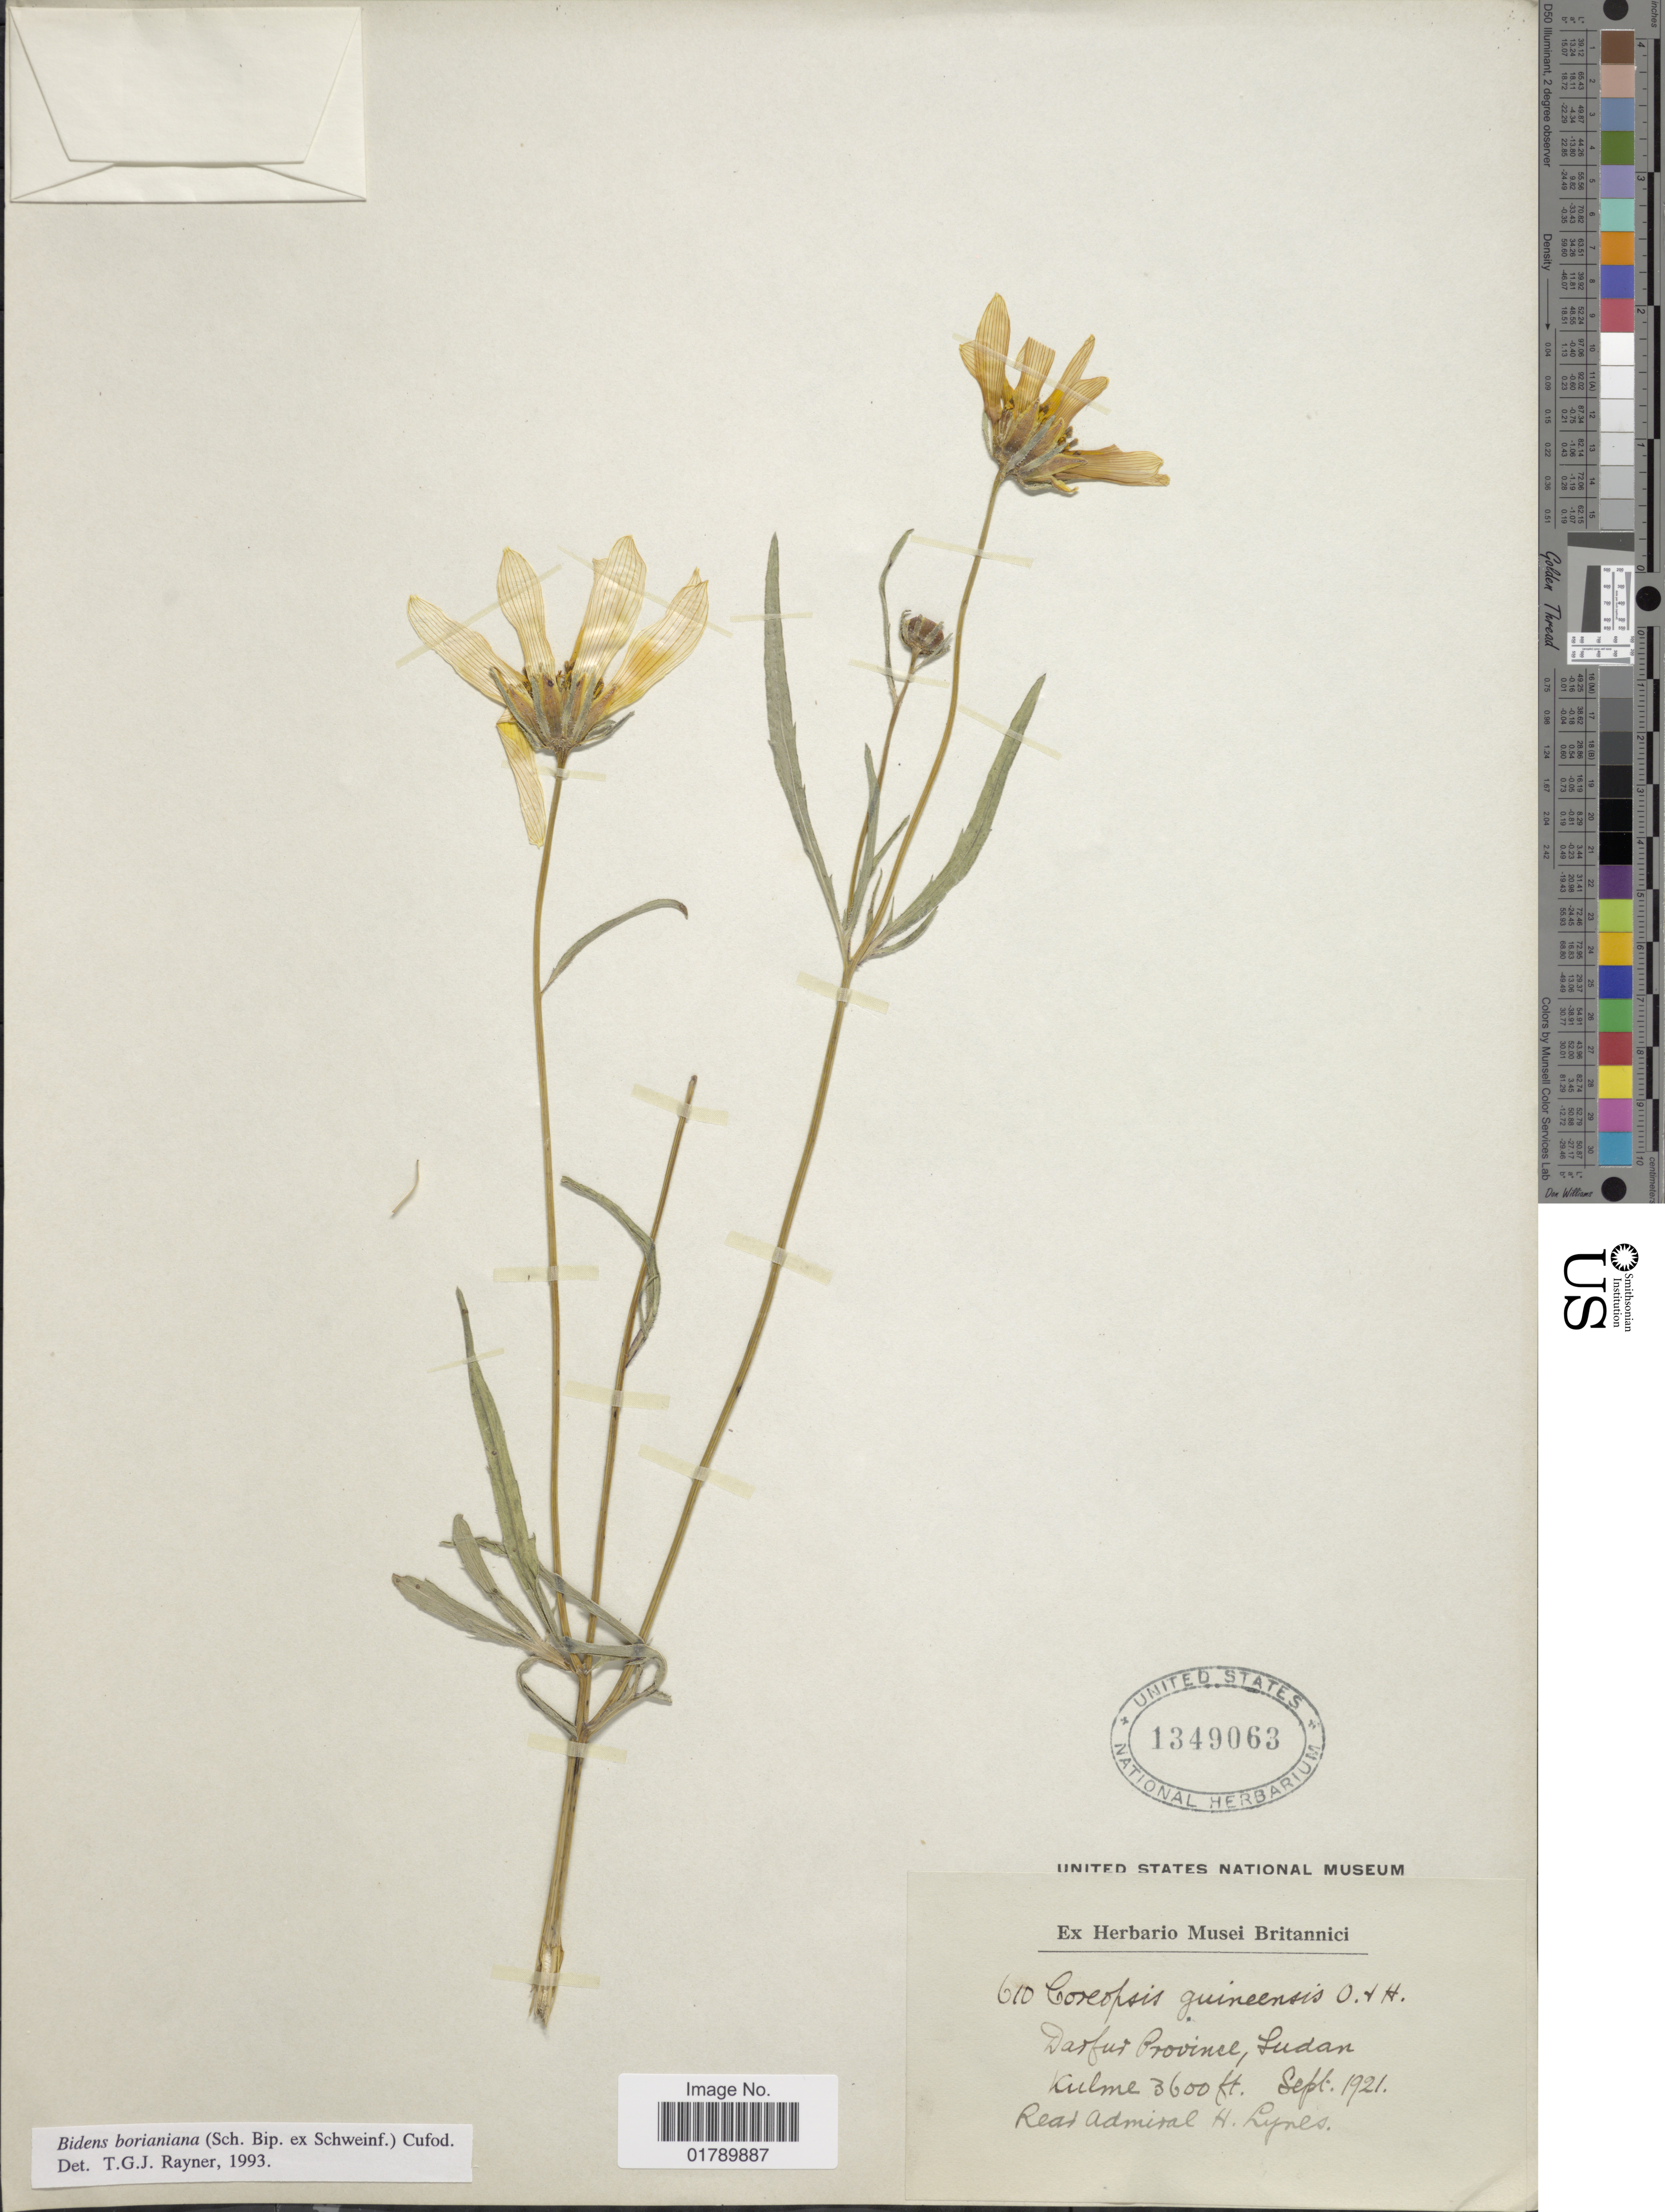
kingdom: Plantae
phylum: Tracheophyta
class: Magnoliopsida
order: Asterales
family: Asteraceae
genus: Bidens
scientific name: Bidens borianiana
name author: Cufod.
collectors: H. Lynes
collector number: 610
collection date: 1921-09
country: Sudan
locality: Darfur Province, Sudan. Kulme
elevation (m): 1097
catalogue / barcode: US 1349063